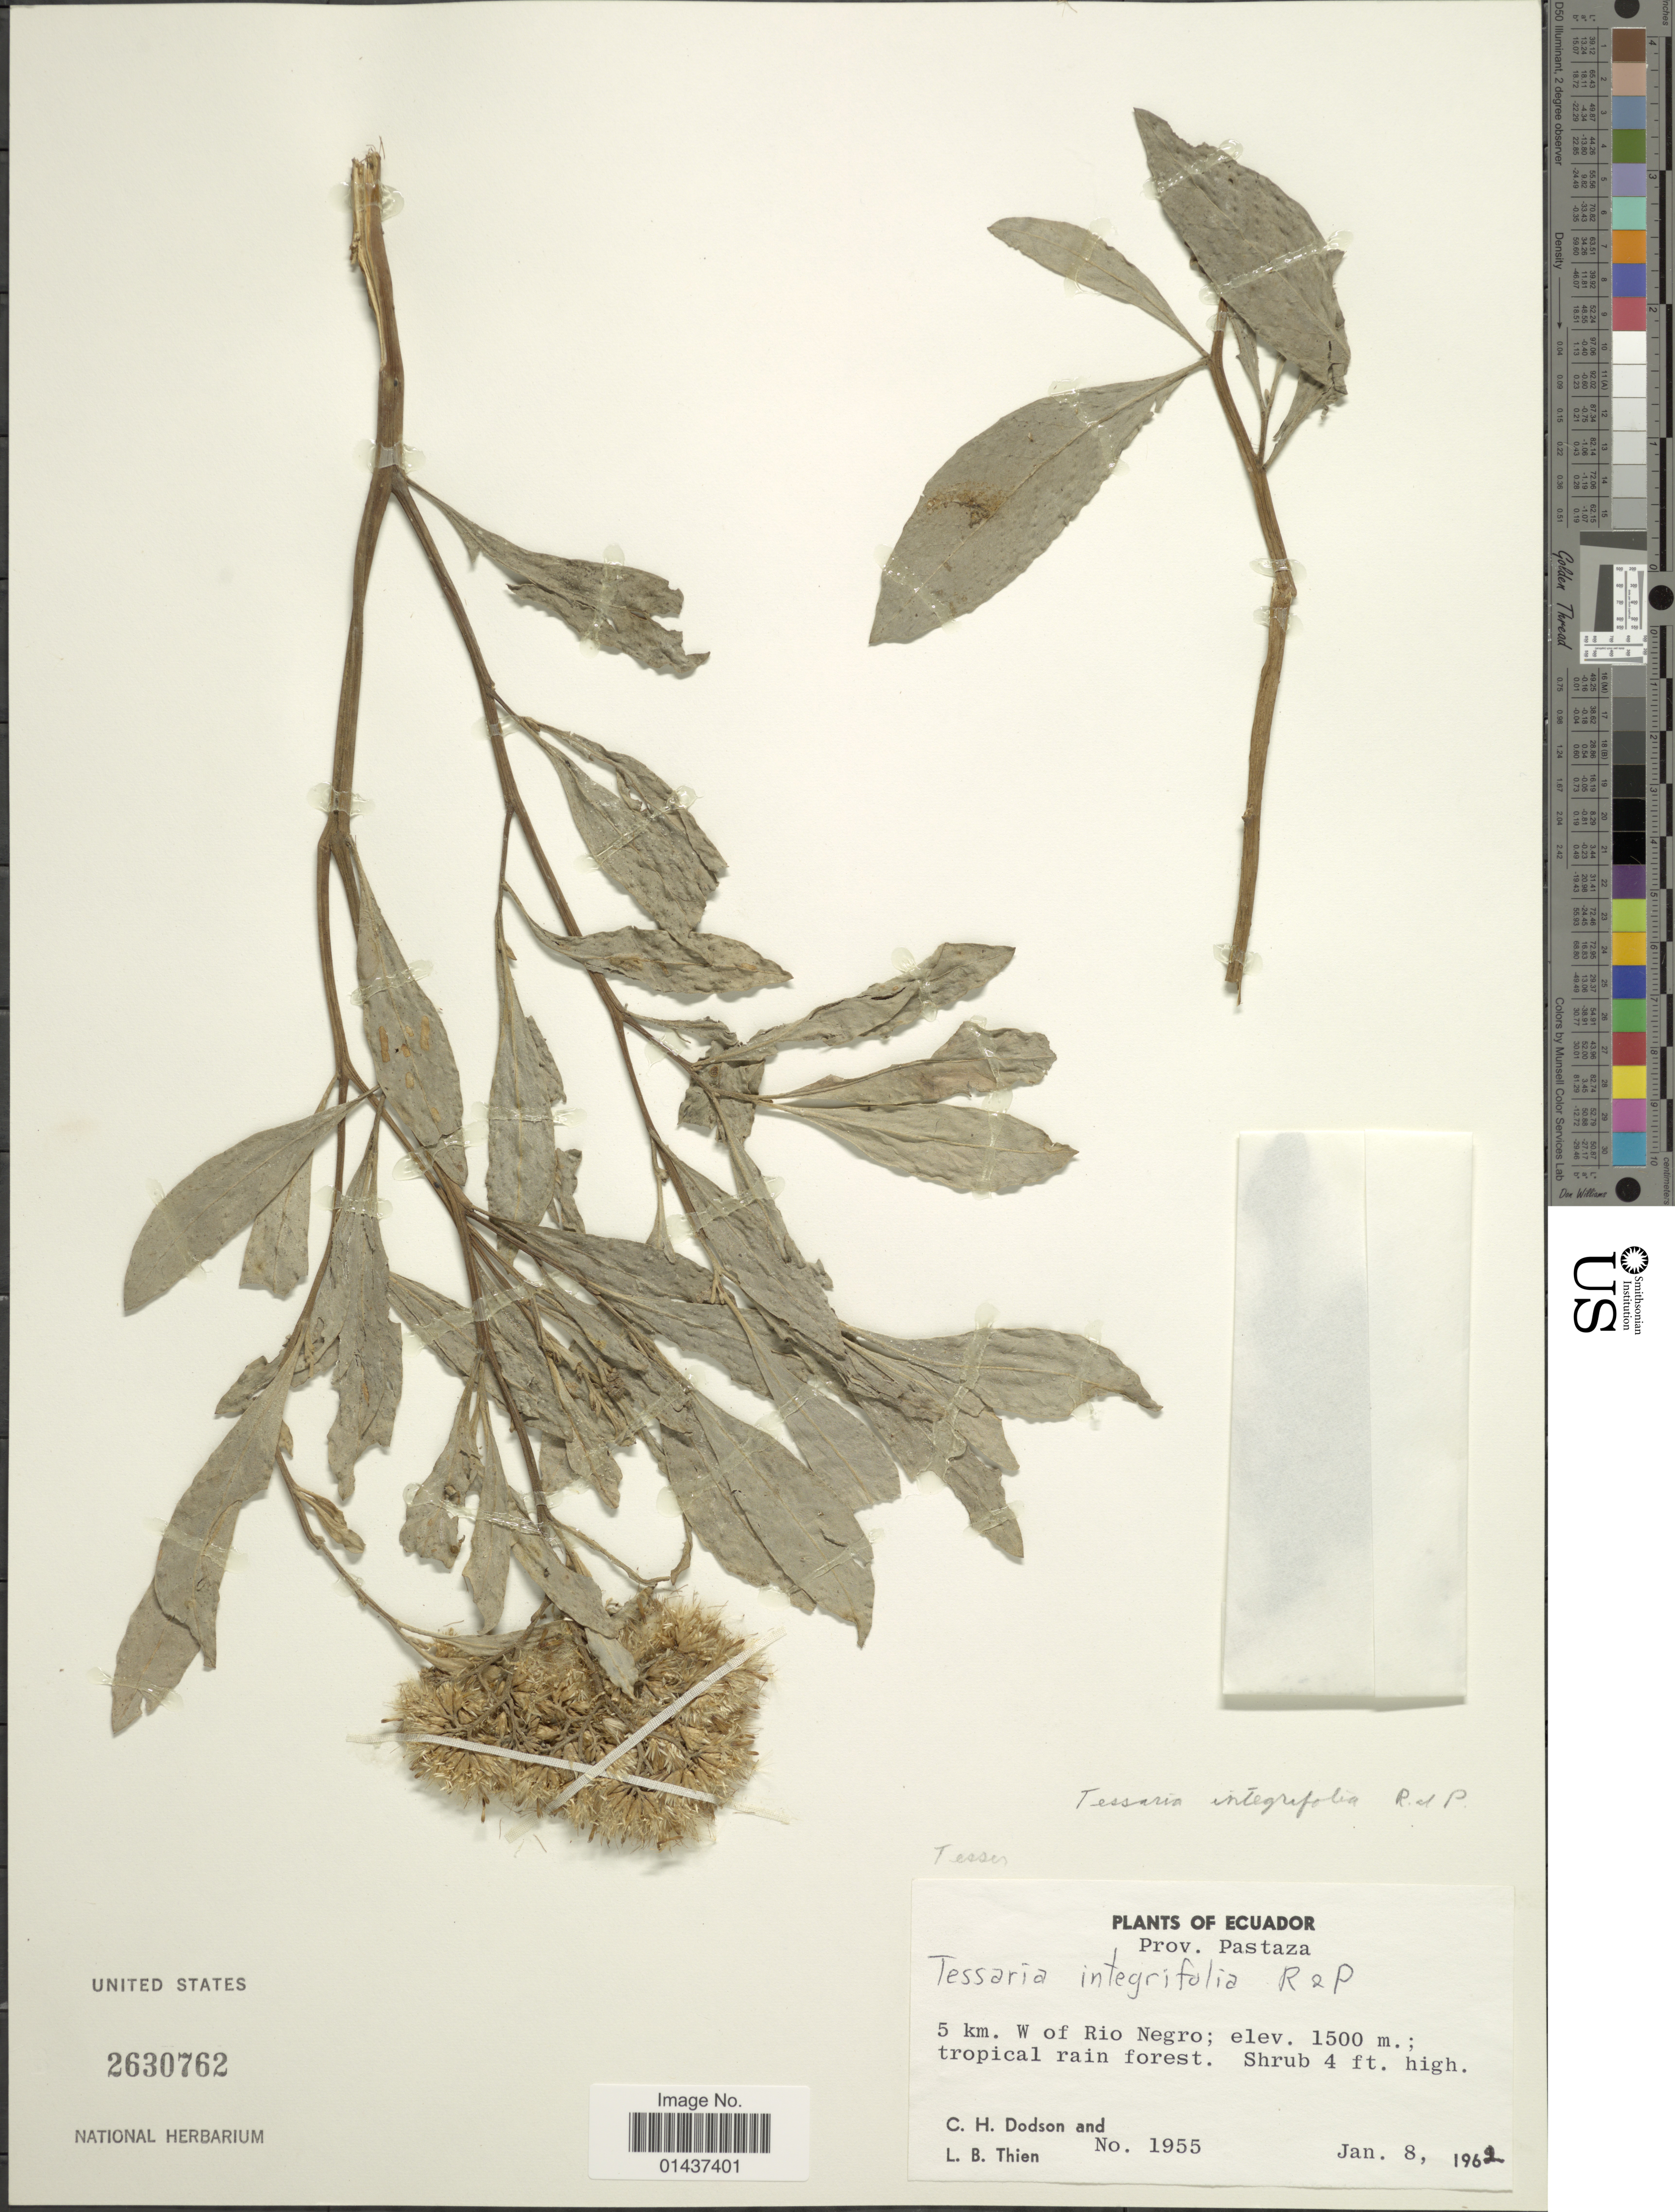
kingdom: Plantae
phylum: Tracheophyta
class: Magnoliopsida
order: Asterales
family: Asteraceae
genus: Tessaria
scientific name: Tessaria integrifolia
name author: Ruiz & Pav.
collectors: C. H. Dodson & L. Thien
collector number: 1955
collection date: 1962-01-08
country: Ecuador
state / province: Pastaza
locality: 5 km W of Rio Negro; tropical rain forest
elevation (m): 1500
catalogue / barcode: US 2630762